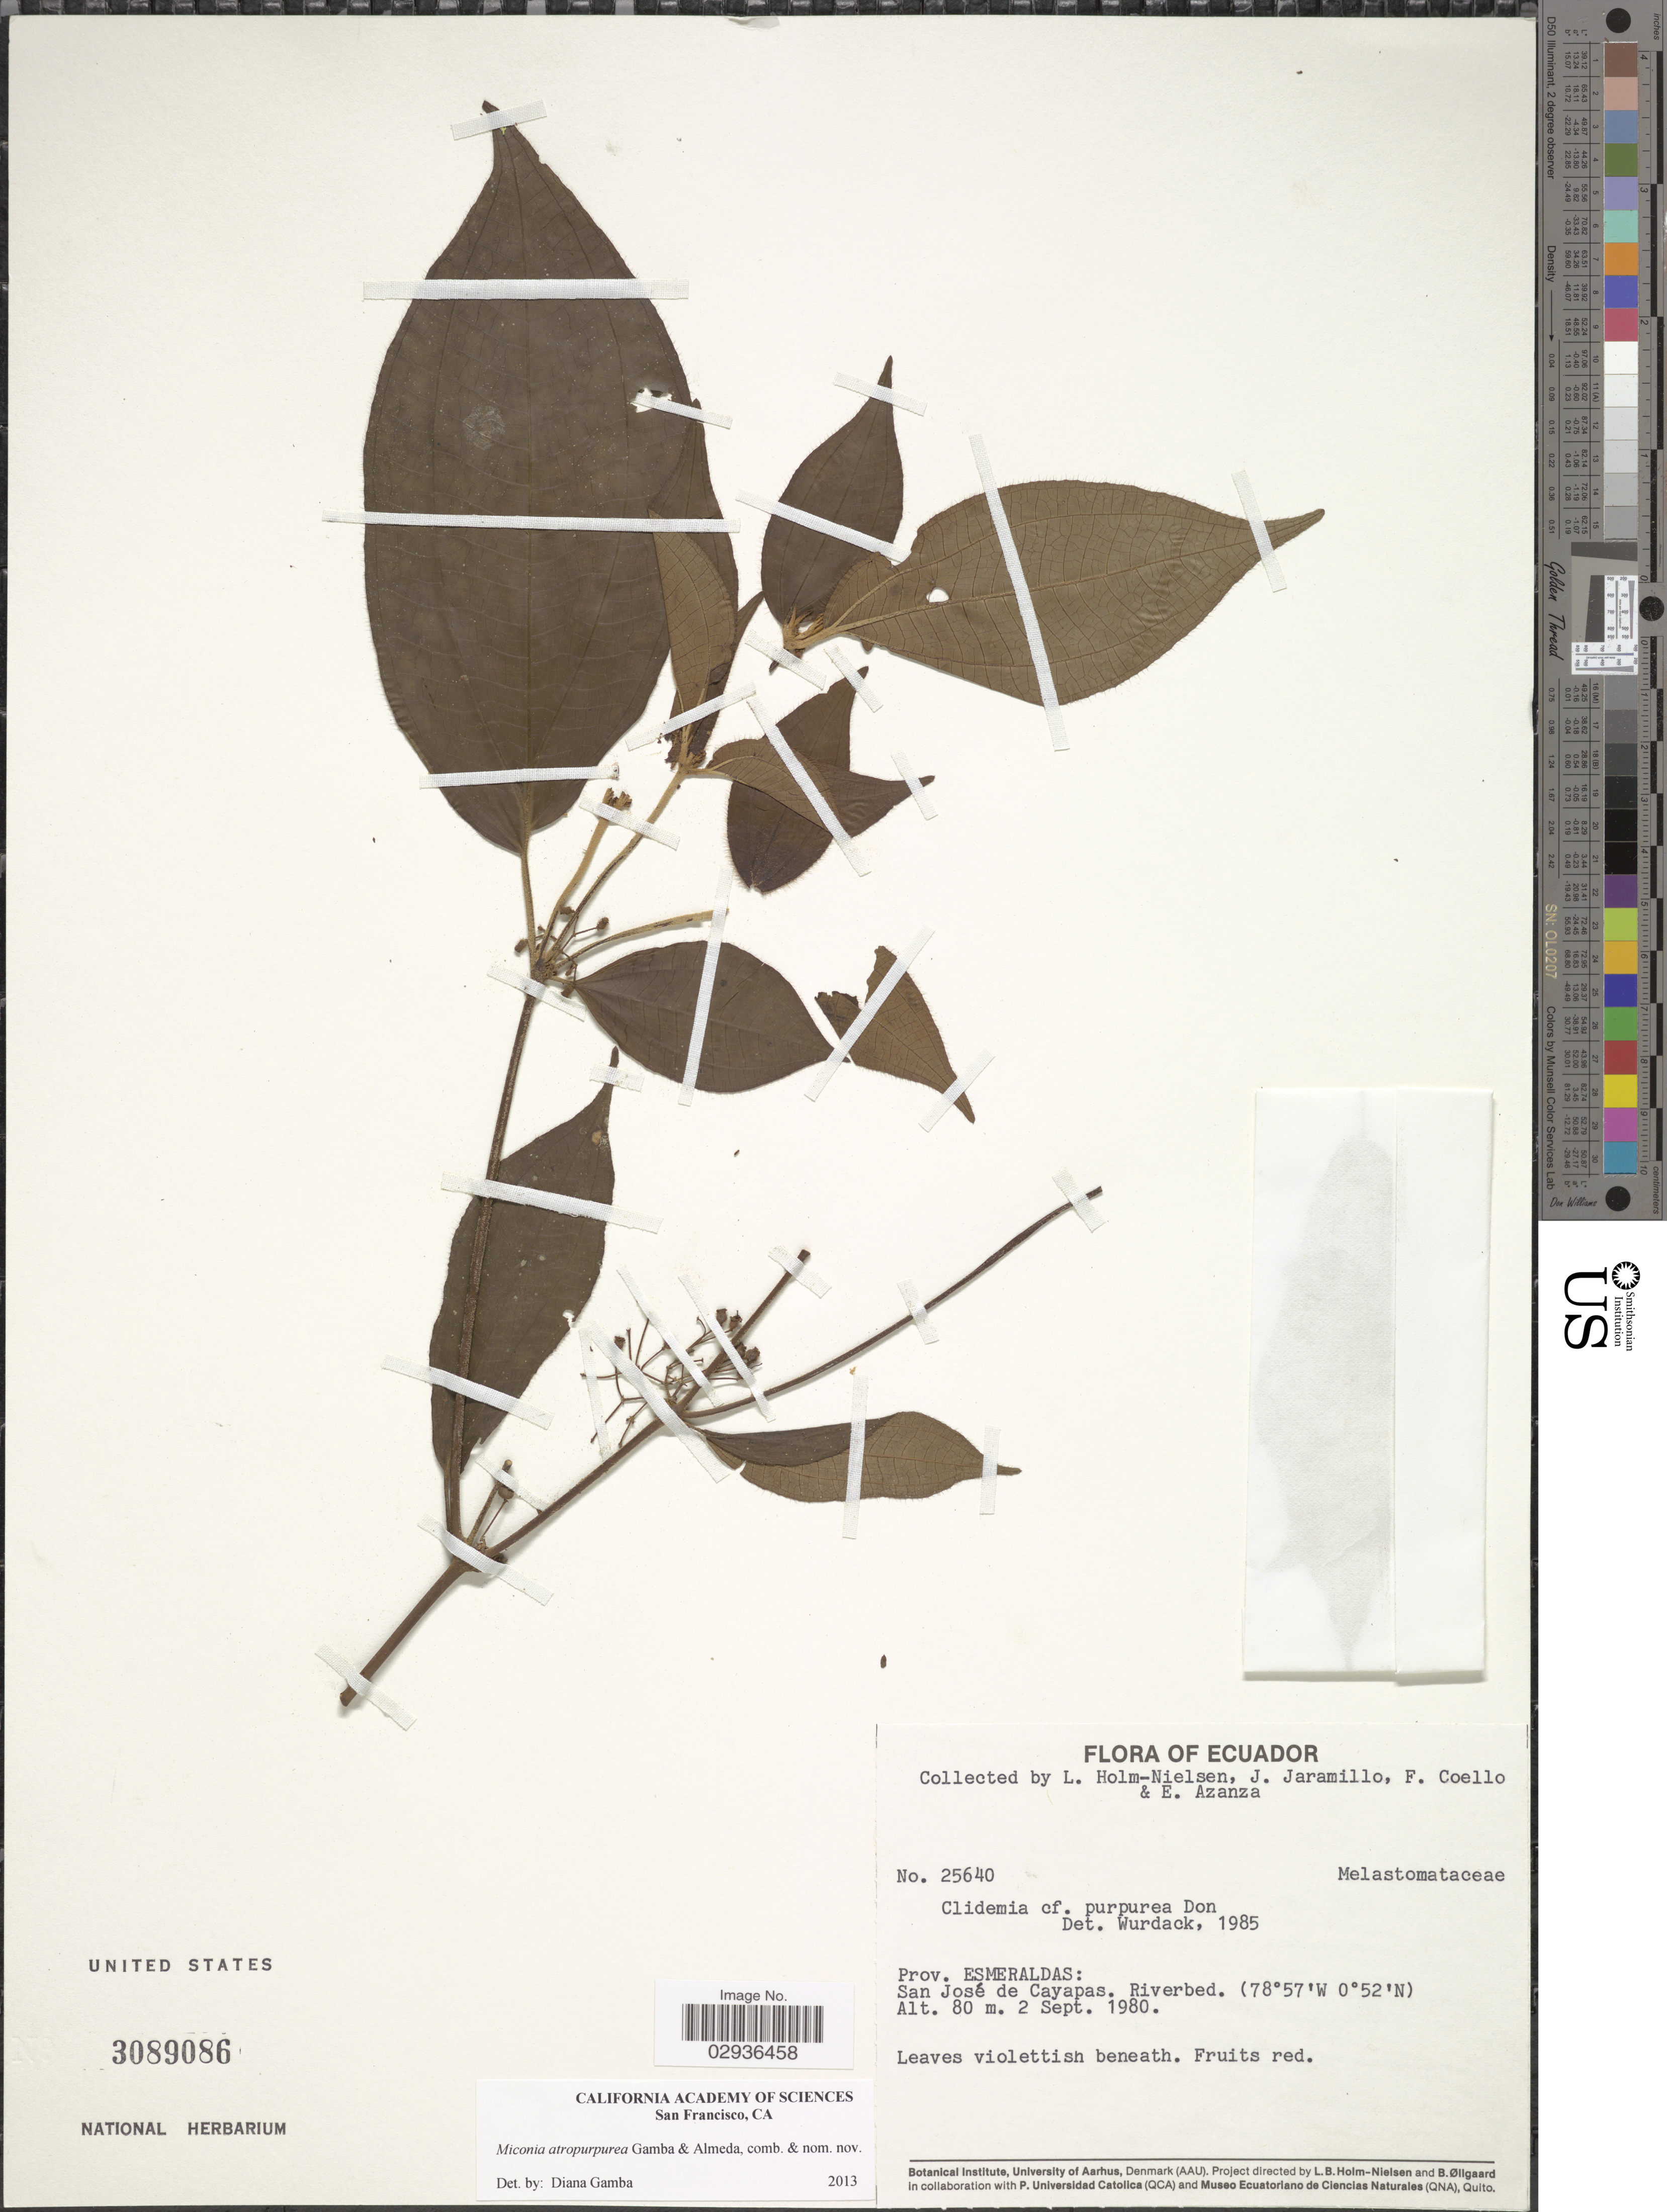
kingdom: Plantae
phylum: Tracheophyta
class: Magnoliopsida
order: Myrtales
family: Melastomataceae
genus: Miconia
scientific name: Miconia atropurpurea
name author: Gamba & Almeda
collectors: L. Holm-Nielsen, J. Jaramillo, F. Coello & E. Azanza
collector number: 25640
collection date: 1980-09-02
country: Ecuador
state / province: Esmeraldas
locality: San José de Cayapas.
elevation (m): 80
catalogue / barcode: US 3089086